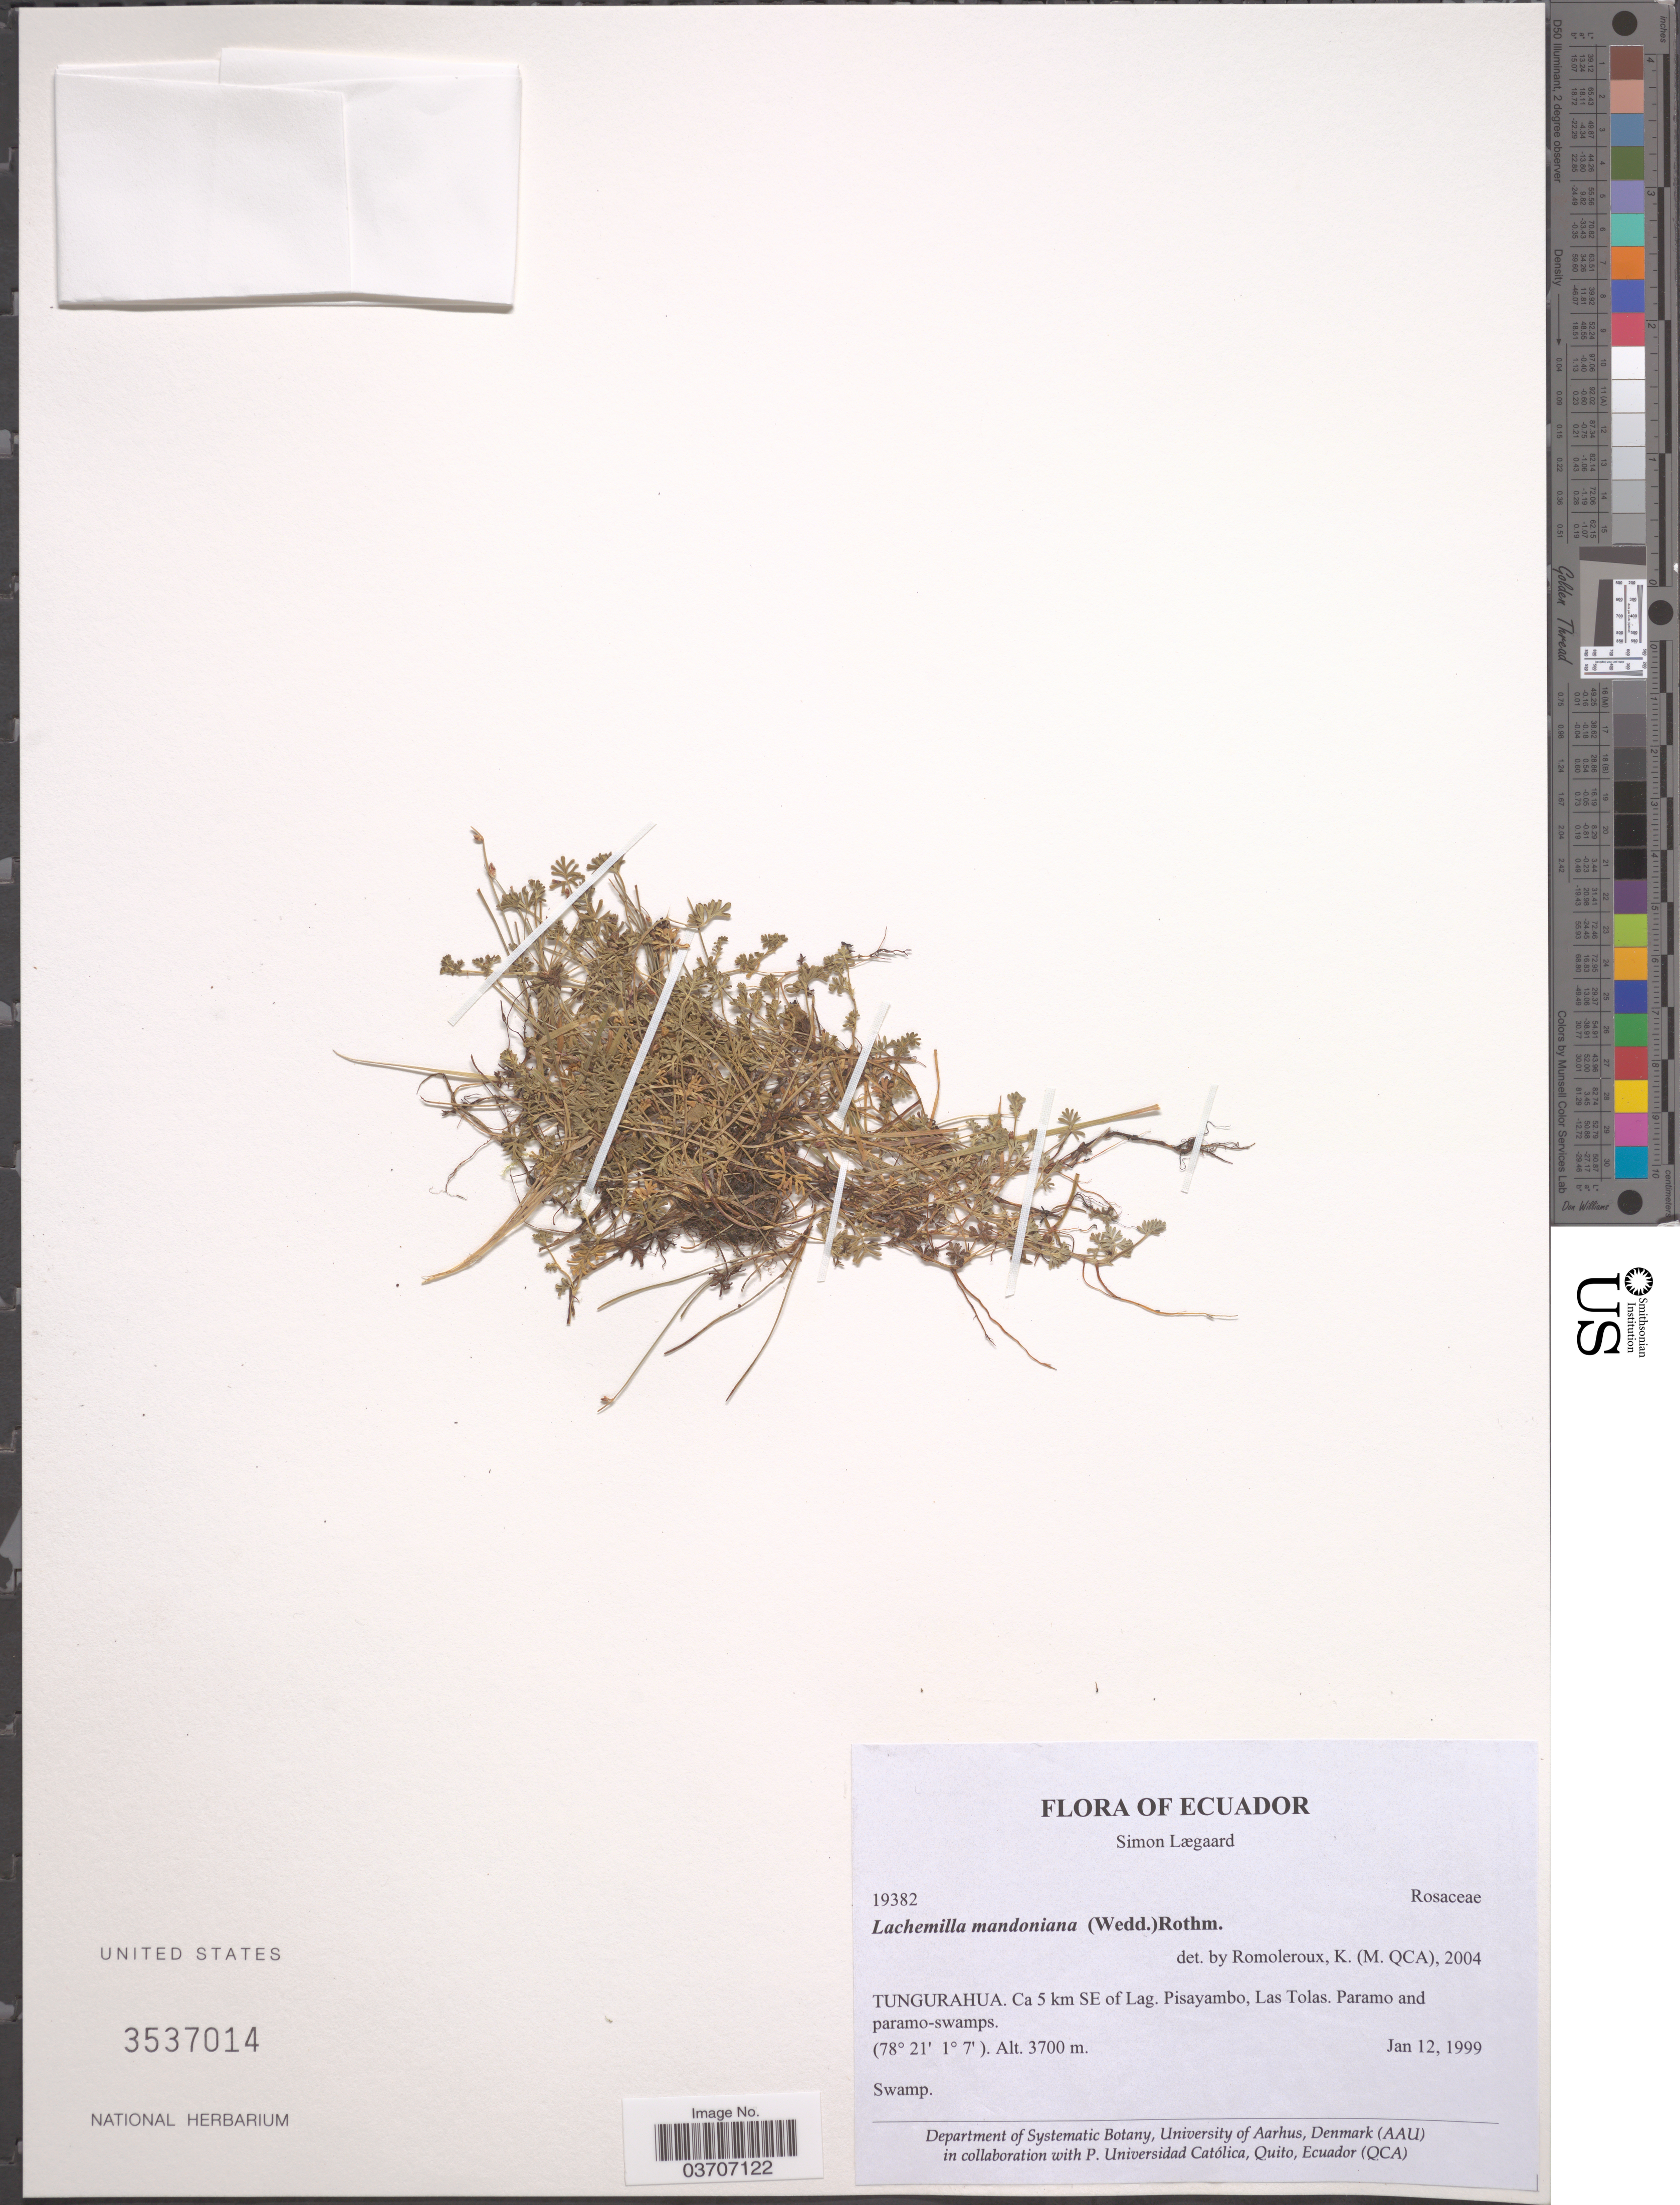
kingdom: Plantae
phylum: Tracheophyta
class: Magnoliopsida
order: Rosales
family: Rosaceae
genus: Lachemilla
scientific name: Lachemilla mandoniana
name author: (Wedd.) Rothm.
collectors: S. Lægaard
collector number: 19382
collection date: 1999-01-12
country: Ecuador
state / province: Tungurahua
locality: Ca. 5 km SE of Lag. Pisayambo, Las Tolas.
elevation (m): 3700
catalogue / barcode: US 3537014